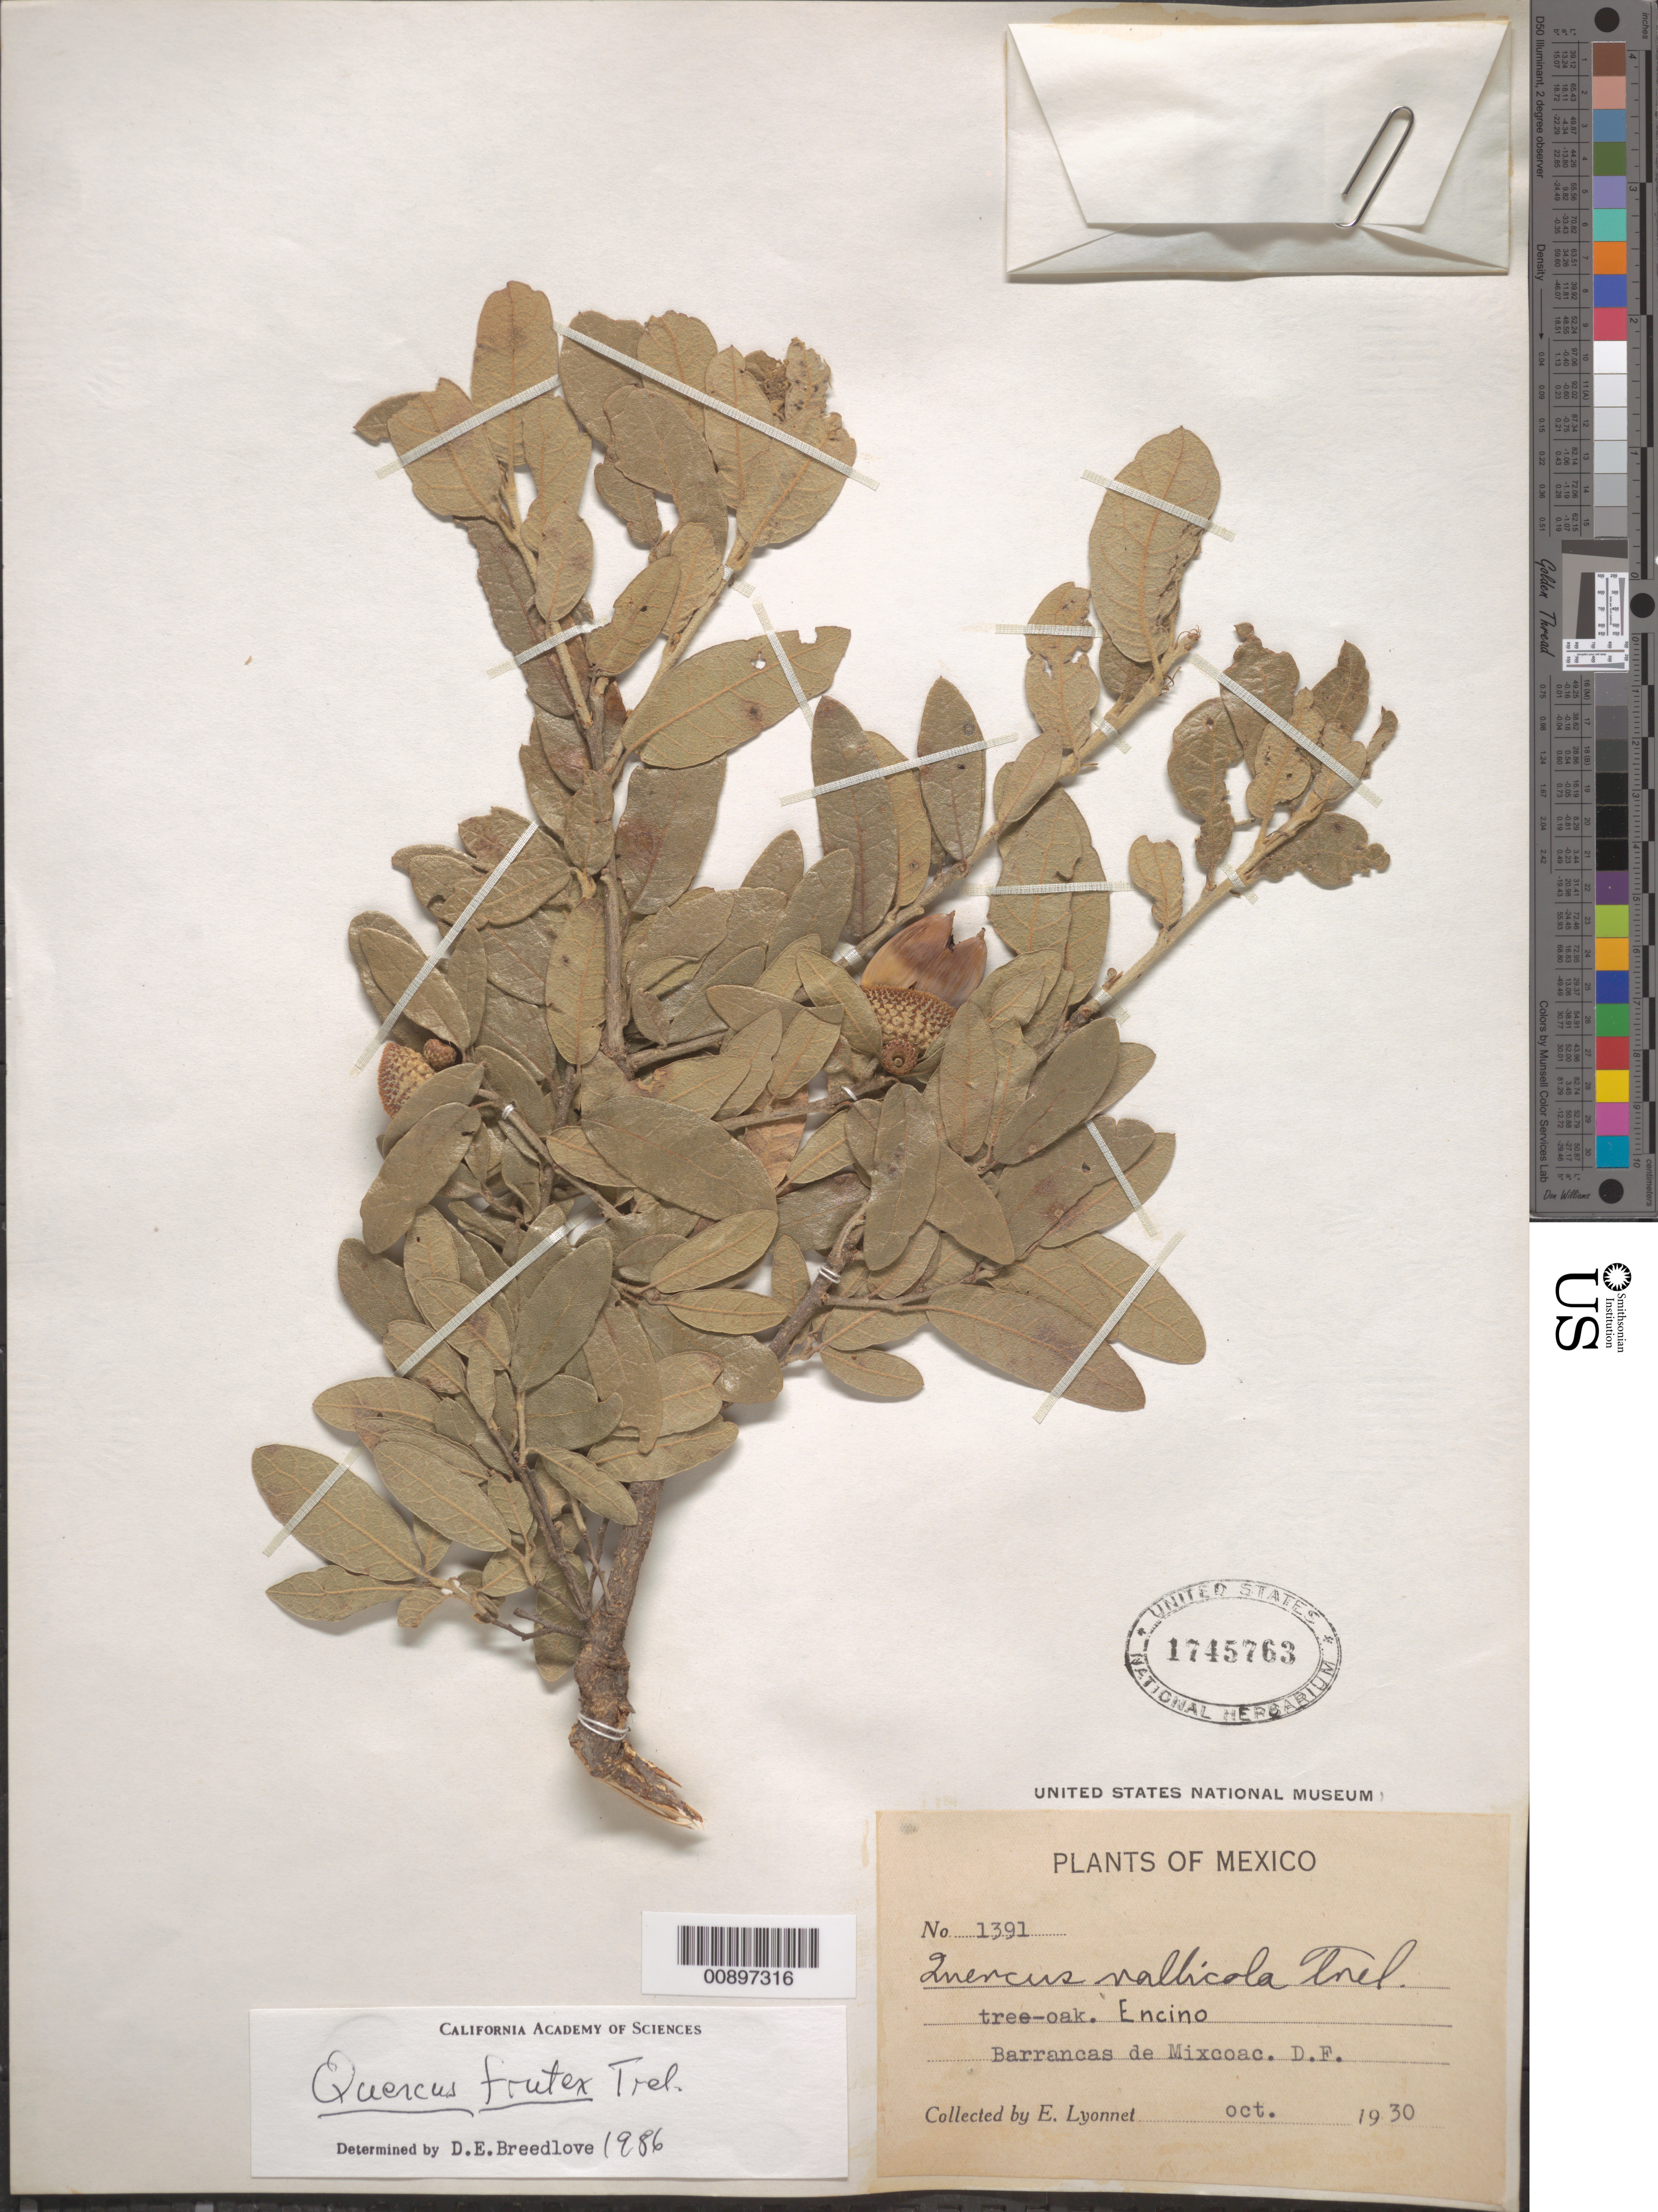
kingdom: Plantae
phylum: Tracheophyta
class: Magnoliopsida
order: Fagales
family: Fagaceae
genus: Quercus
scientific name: Quercus frutex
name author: Trel.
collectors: Bro. E. Lyonnet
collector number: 1391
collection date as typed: Oct 1930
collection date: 1930-10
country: Mexico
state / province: Distrito Federal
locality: Barrancas de Mixcoac, D.F.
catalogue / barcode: US 1745763